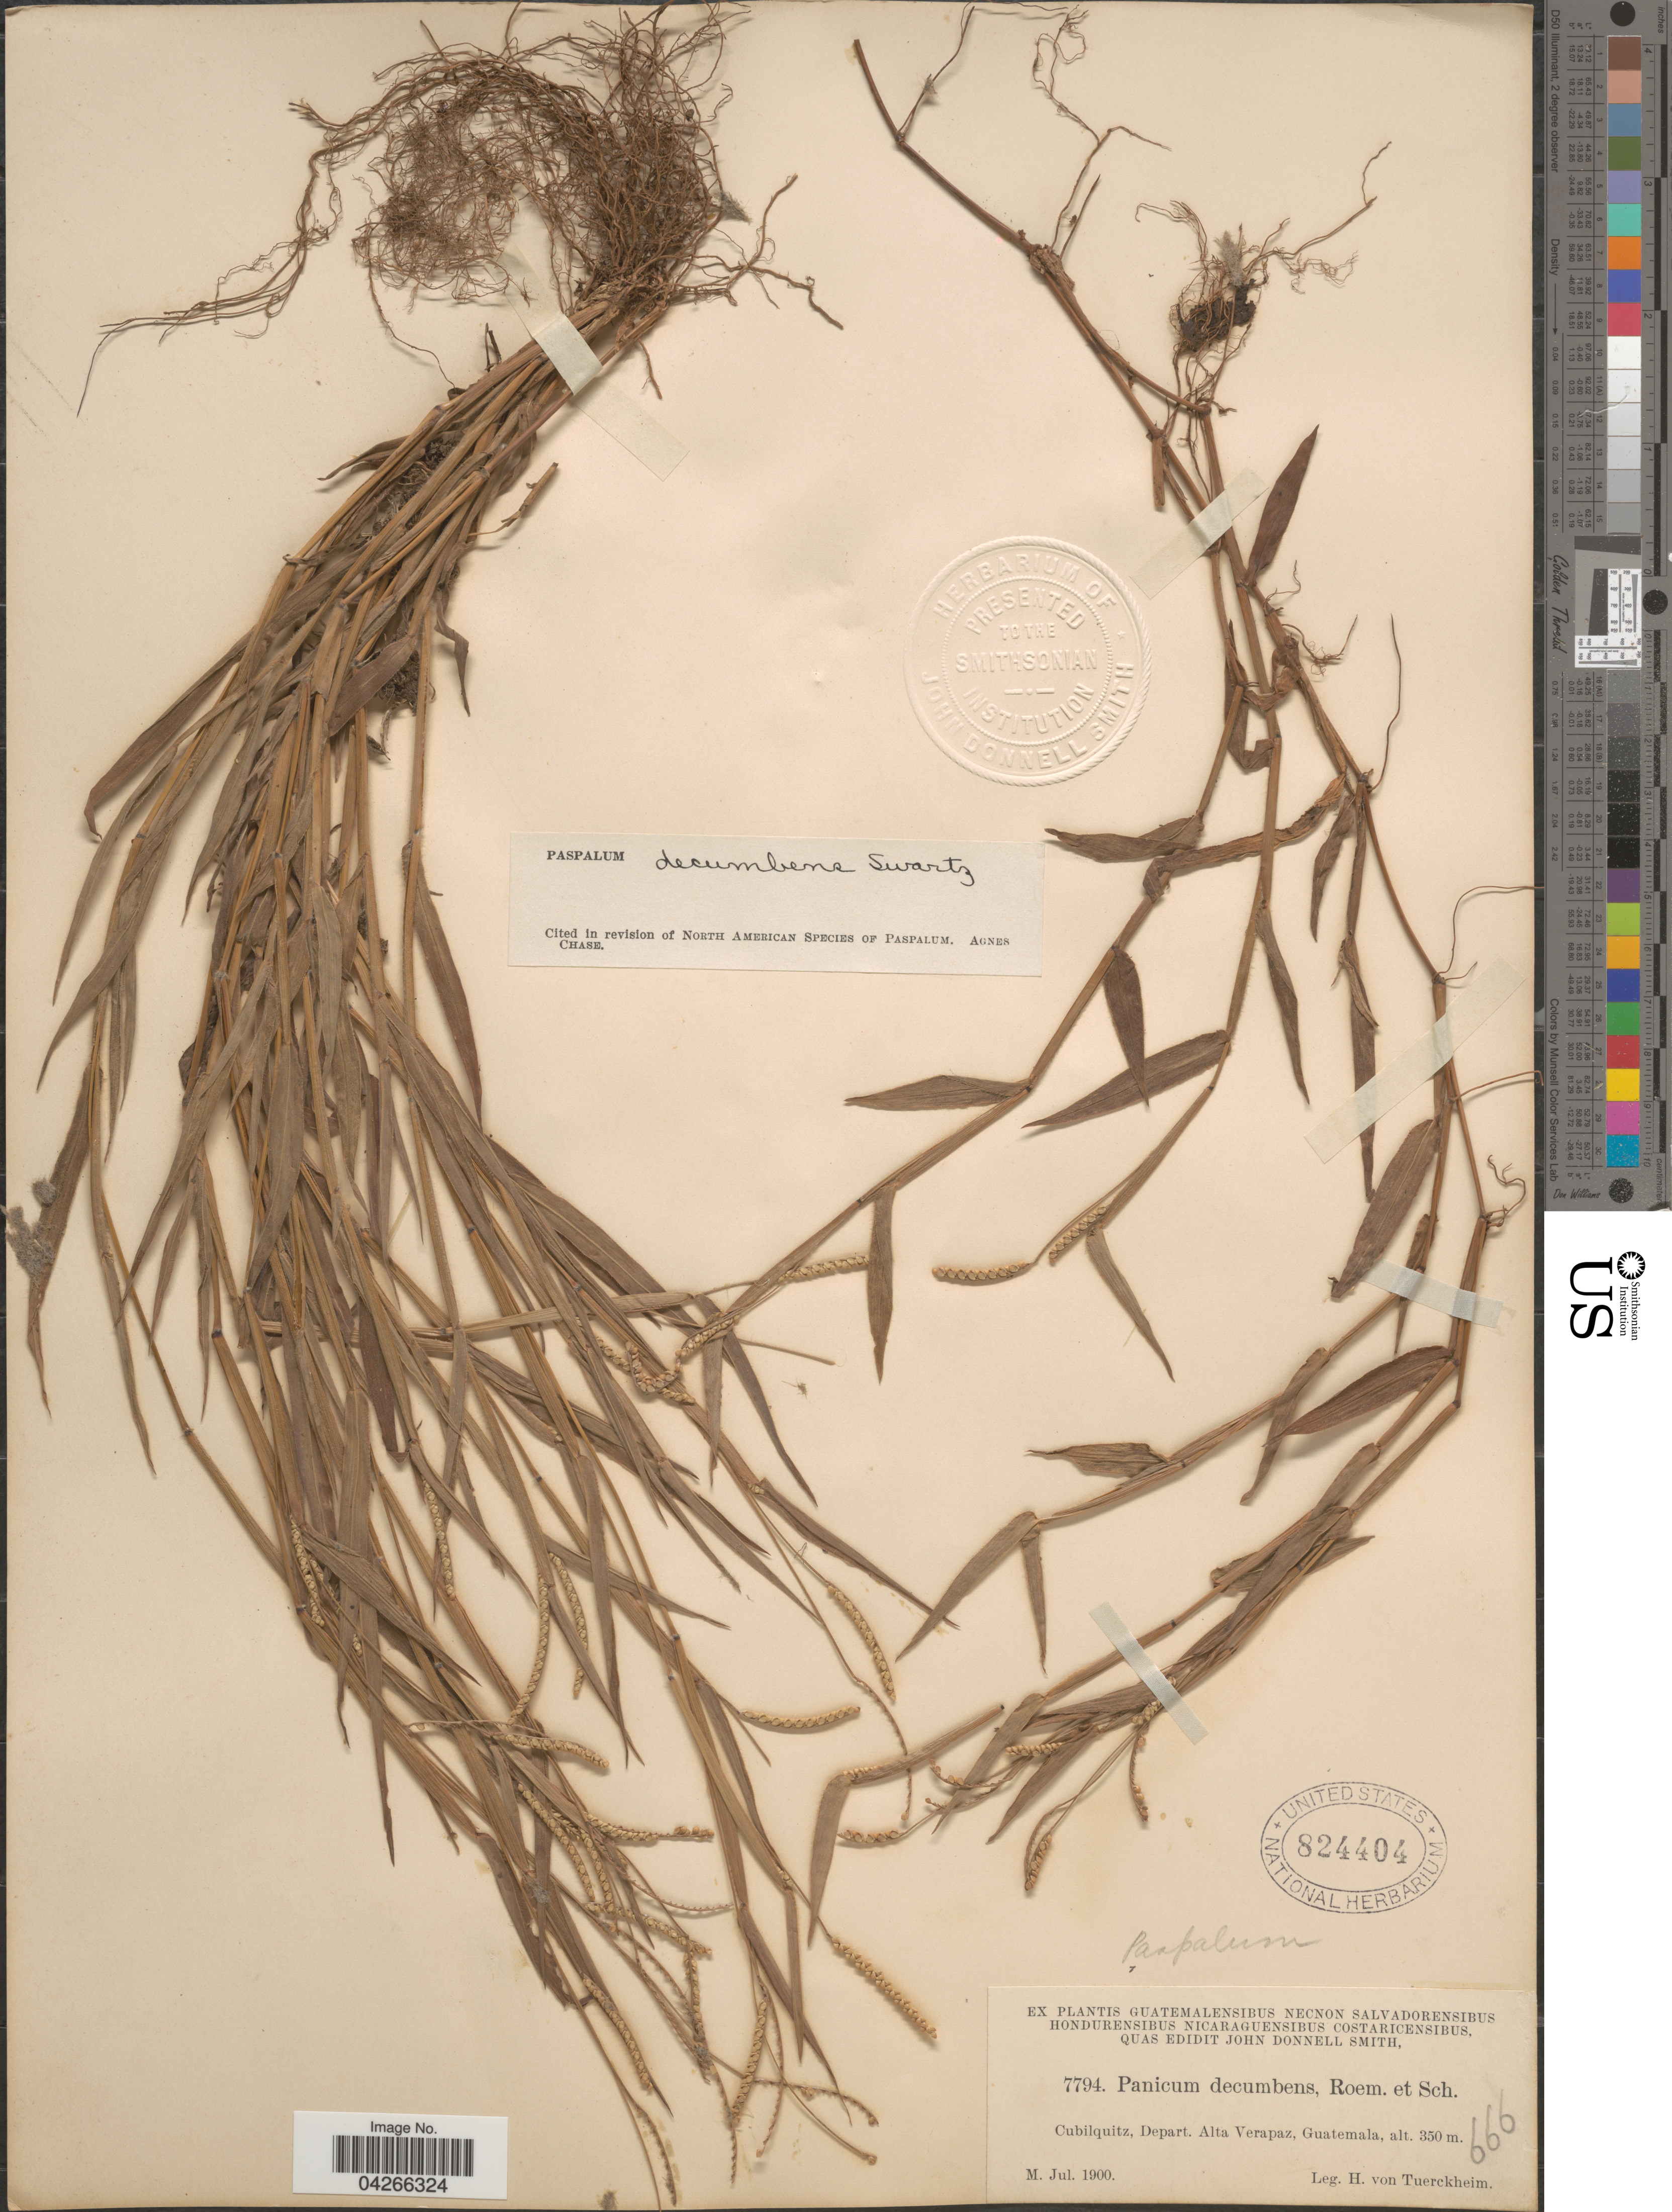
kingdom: Plantae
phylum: Tracheophyta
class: Liliopsida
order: Poales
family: Poaceae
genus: Paspalum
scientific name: Paspalum decumbens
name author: Sw.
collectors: H. von Türckheim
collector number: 7794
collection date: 1900-07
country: Guatemala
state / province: Alta Verapaz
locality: Cubilquitz, Depart. Alta Verapaz.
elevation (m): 350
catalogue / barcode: US 824404